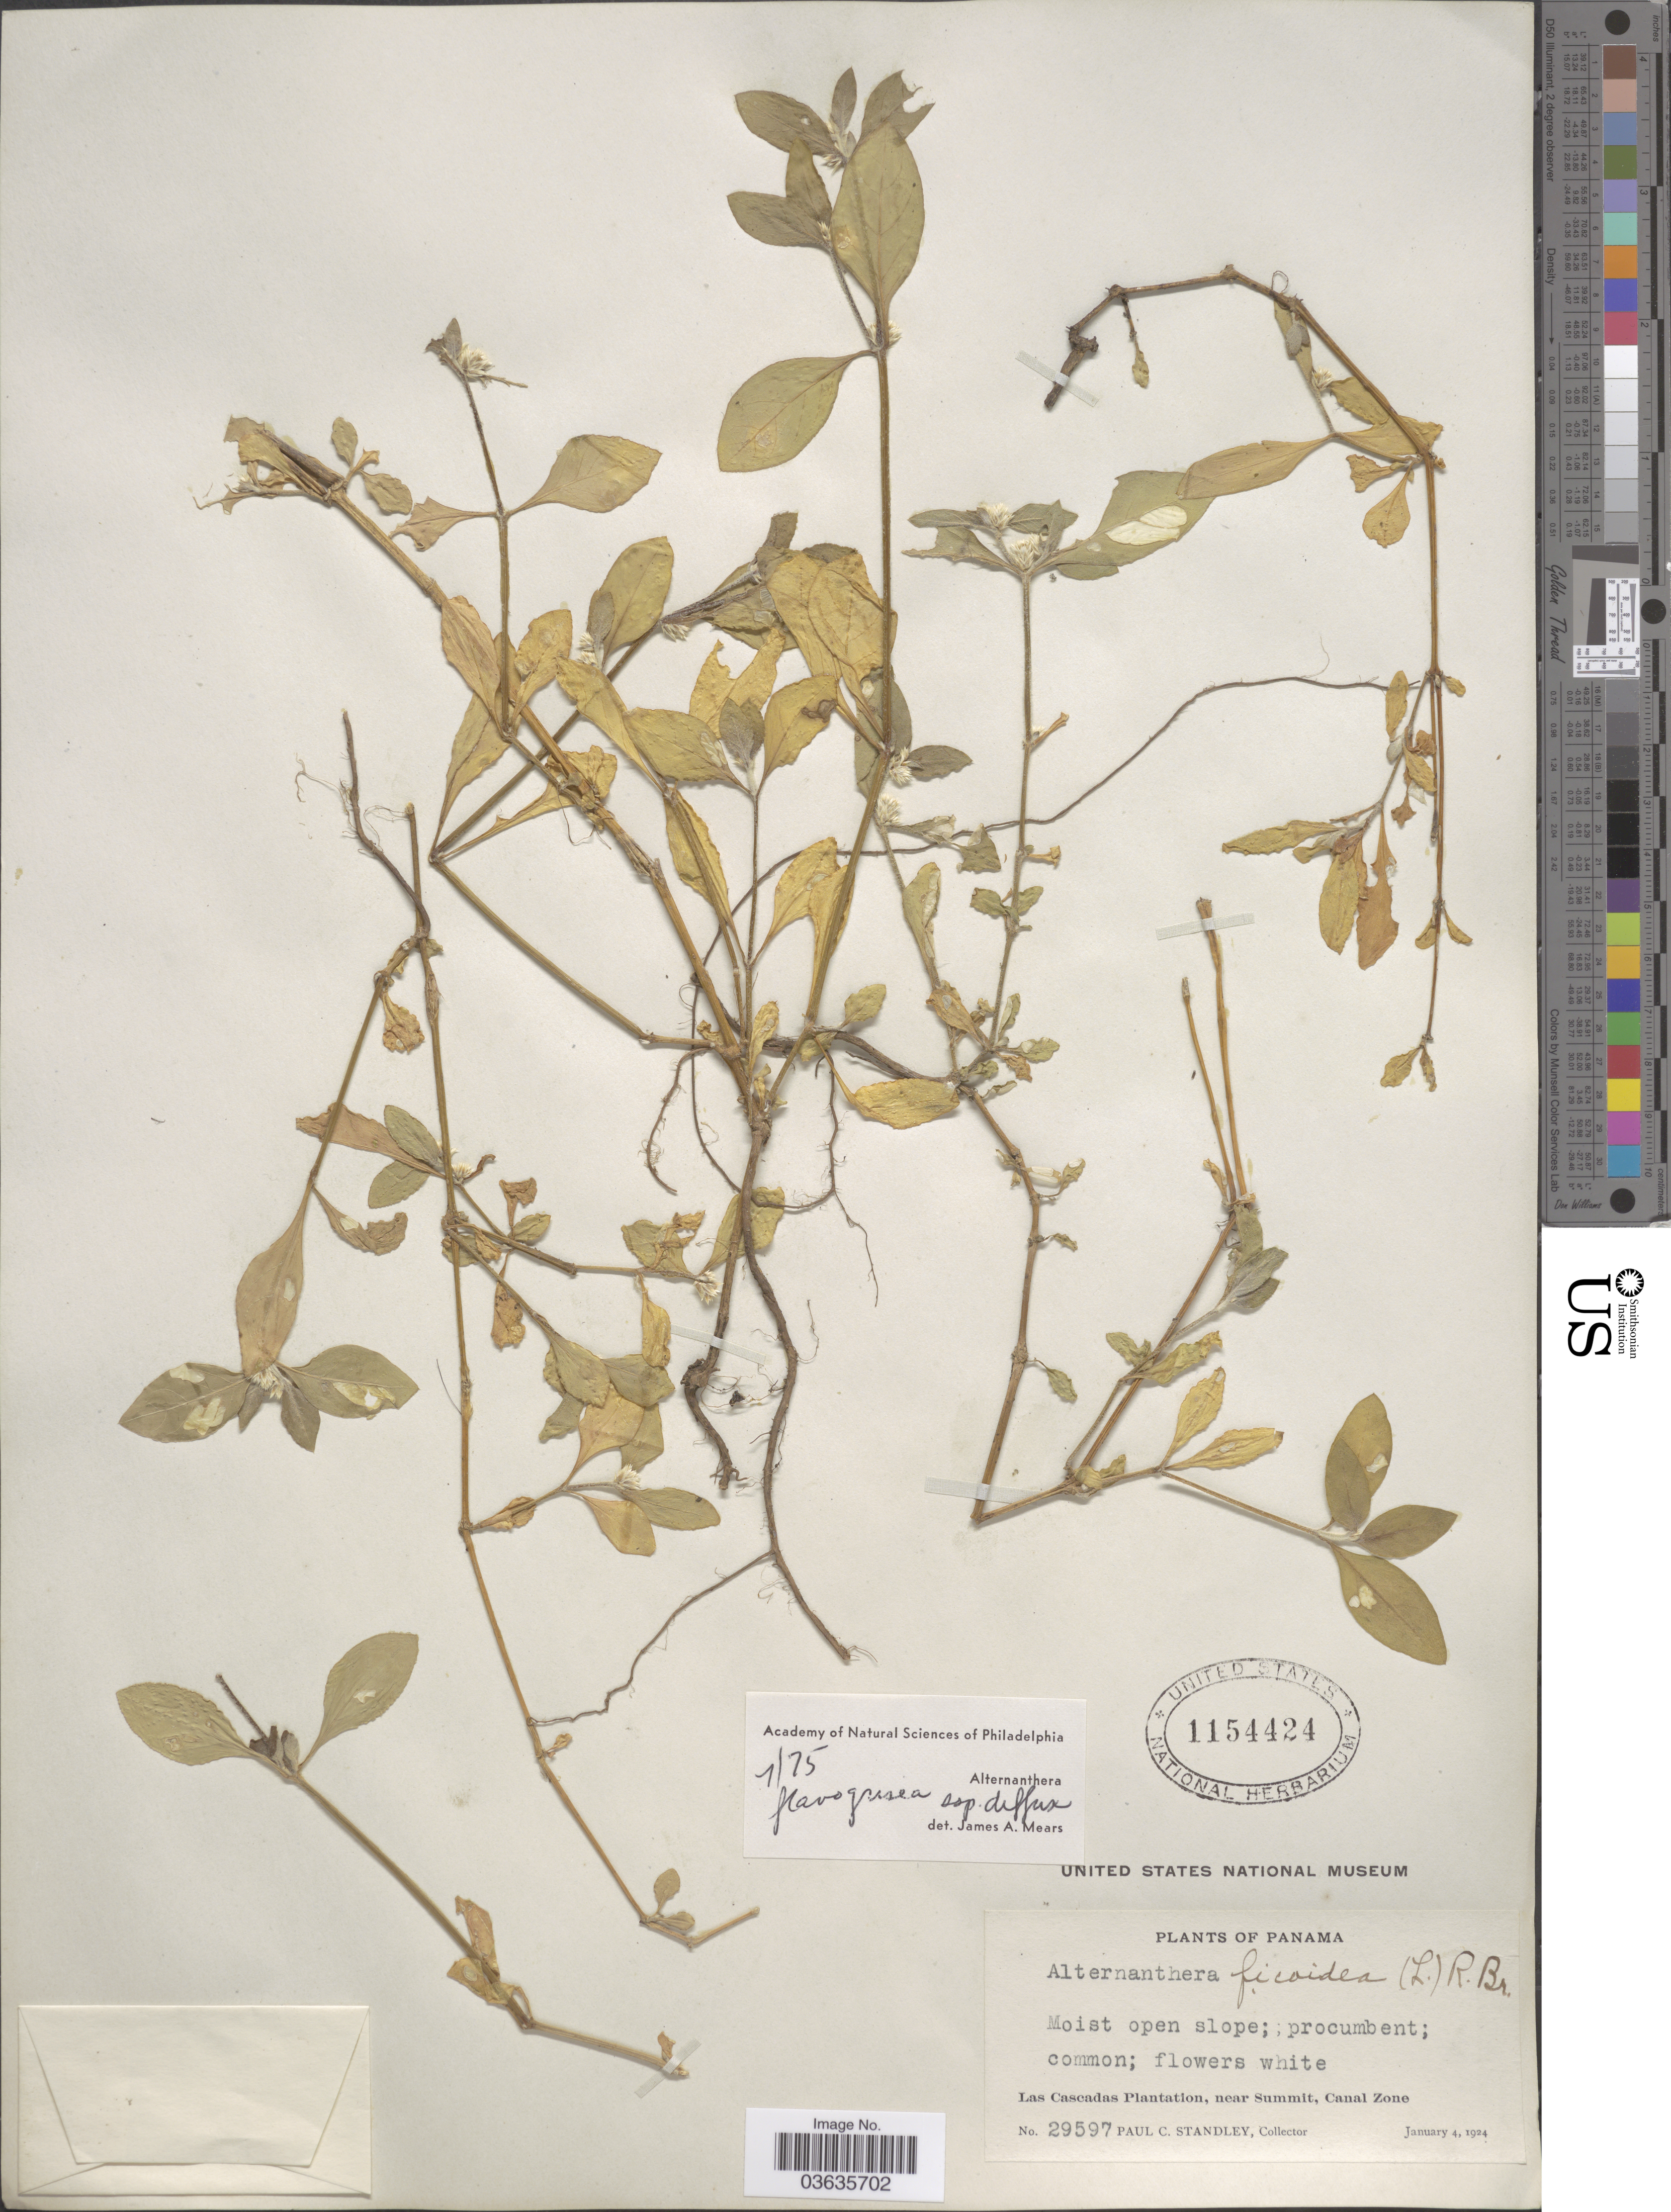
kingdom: Plantae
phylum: Tracheophyta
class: Magnoliopsida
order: Caryophyllales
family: Amaranthaceae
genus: Alternanthera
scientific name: Alternanthera flavogrisea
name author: Urb.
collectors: P. C. Standley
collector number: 29597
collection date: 1924-01-04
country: Panama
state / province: Colón / Panamá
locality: Las Cascades Plantation, near Summit, Canal Zone.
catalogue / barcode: US 1154424